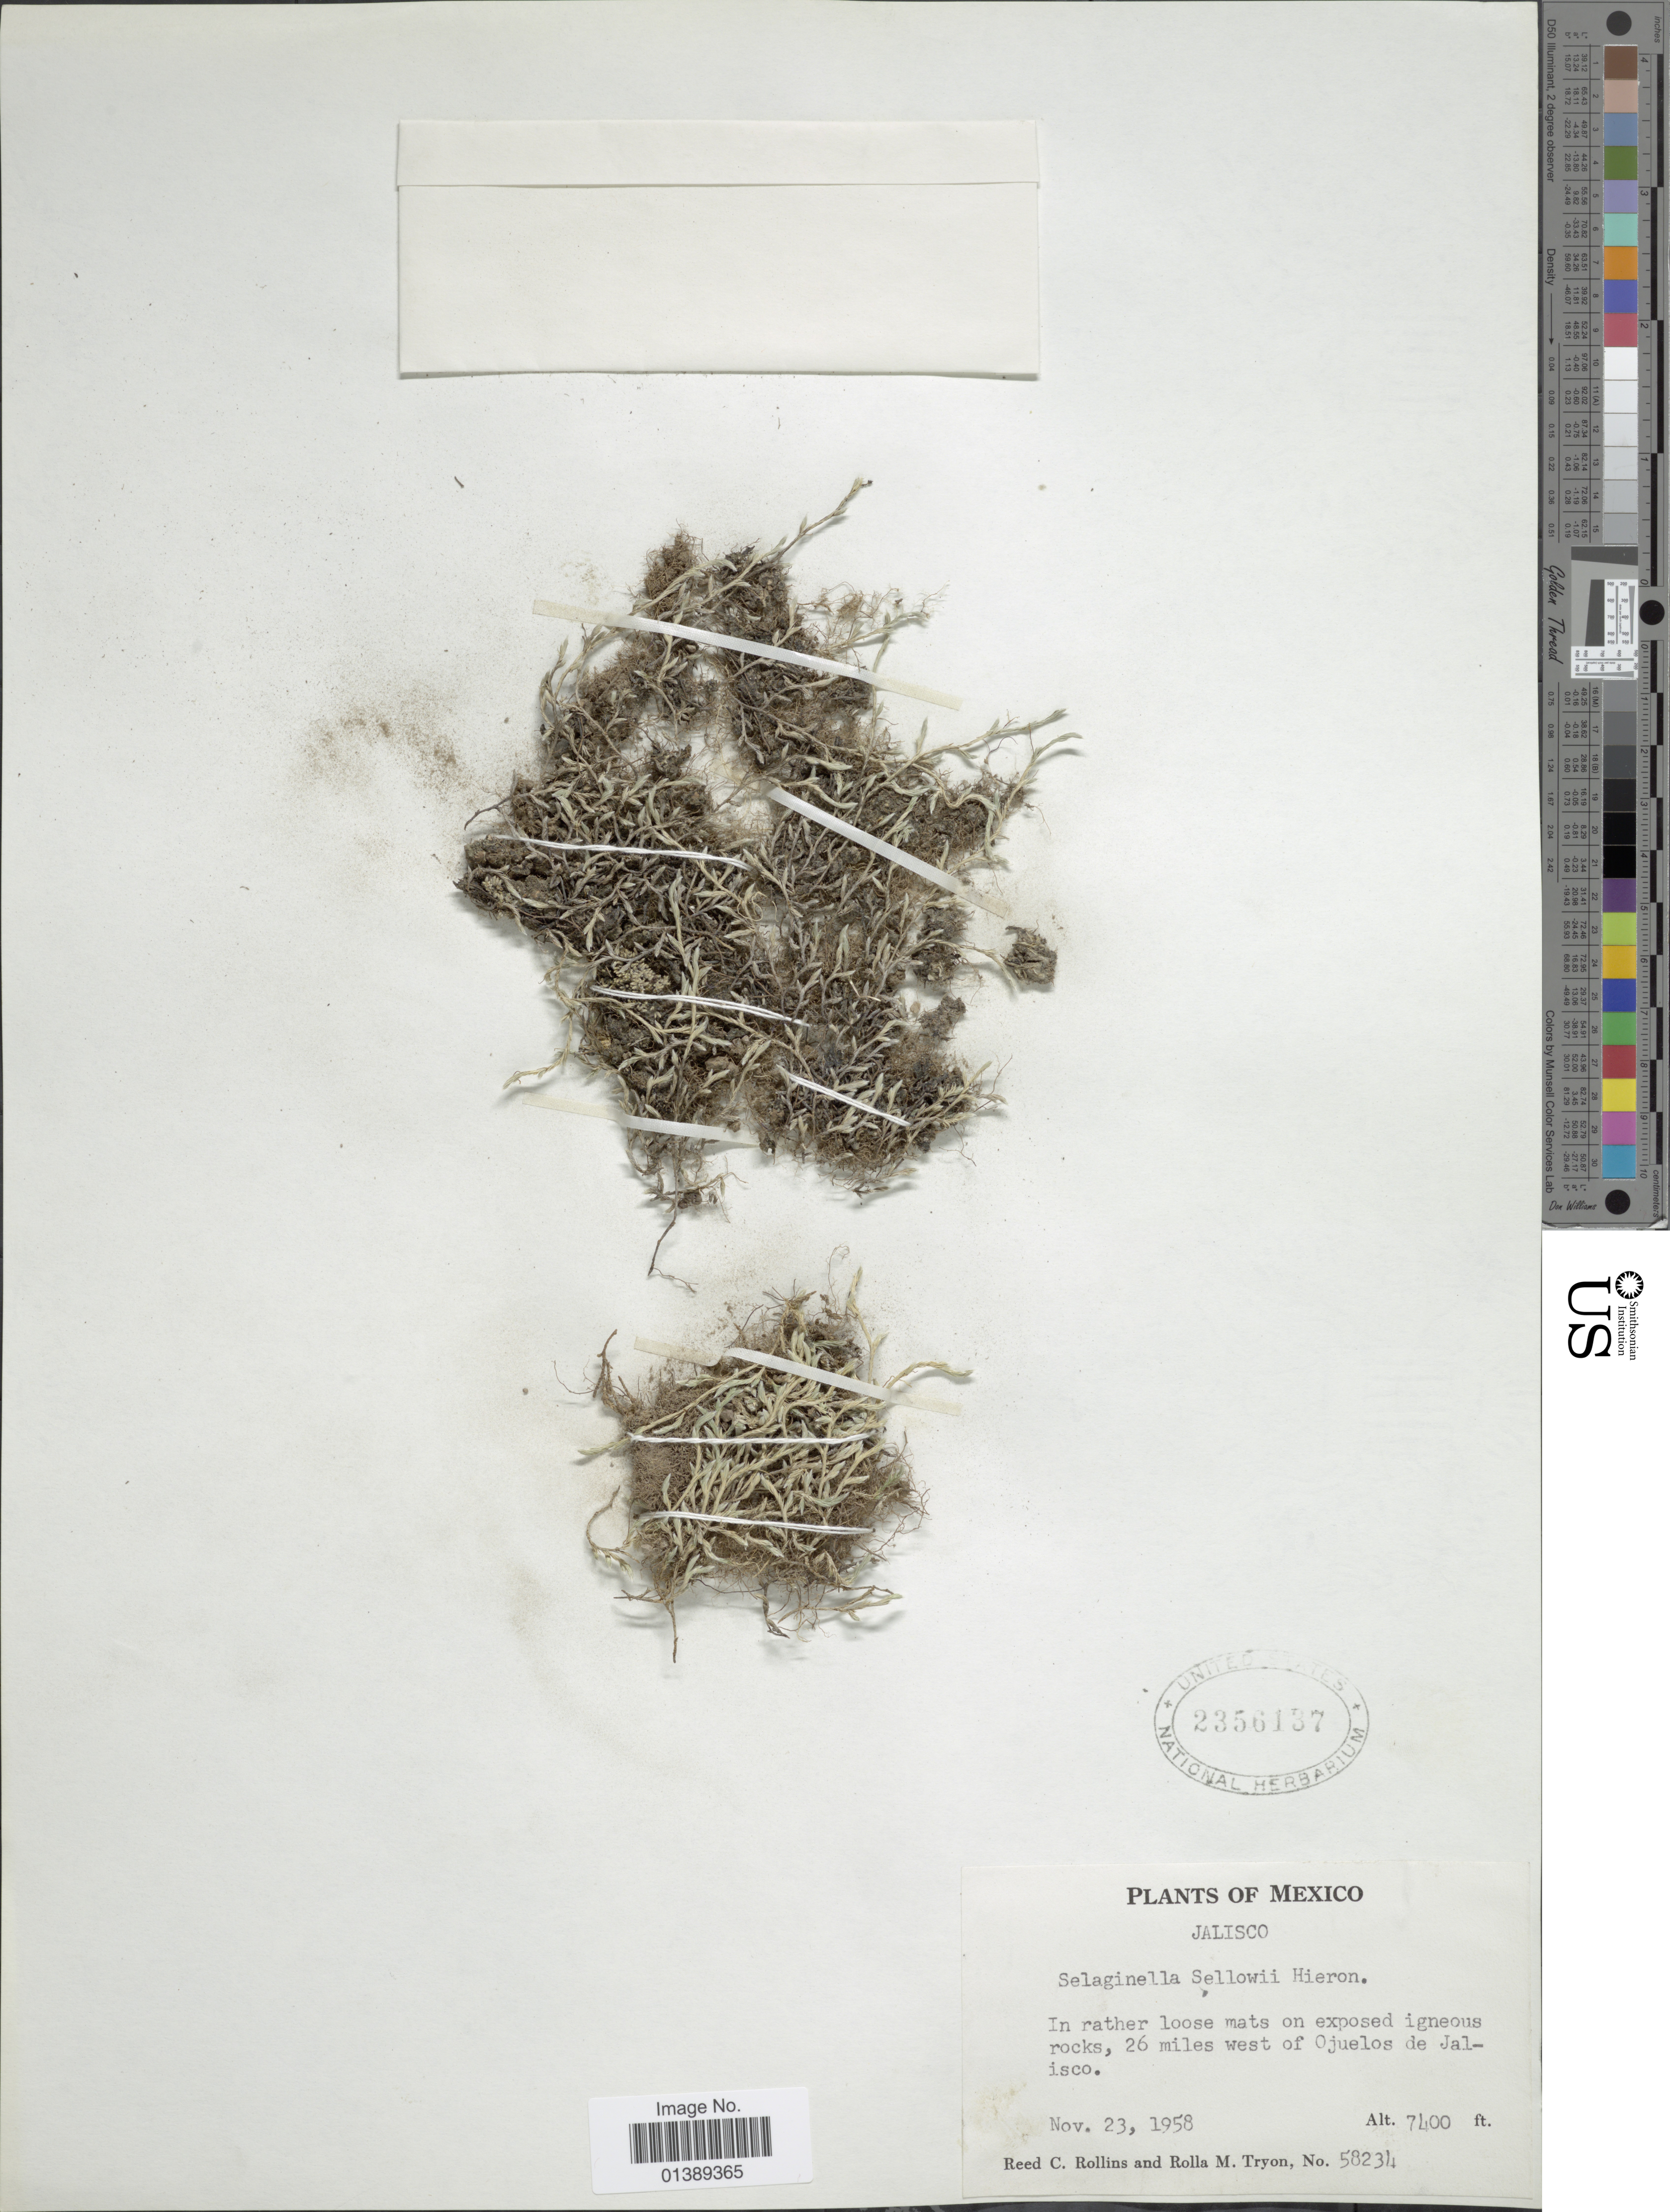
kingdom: Plantae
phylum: Tracheophyta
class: Lycopodiopsida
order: Selaginellales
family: Selaginellaceae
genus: Selaginella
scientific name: Selaginella sellowii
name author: Hieron.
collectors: R. C. Rollins & R. M. Tryon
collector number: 58234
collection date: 1958-11-23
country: Mexico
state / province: Jalisco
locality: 26 miles west of Ojuelos de Jalisco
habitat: in rather loose mats on igneous rocks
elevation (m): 2256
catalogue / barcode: US 2356137